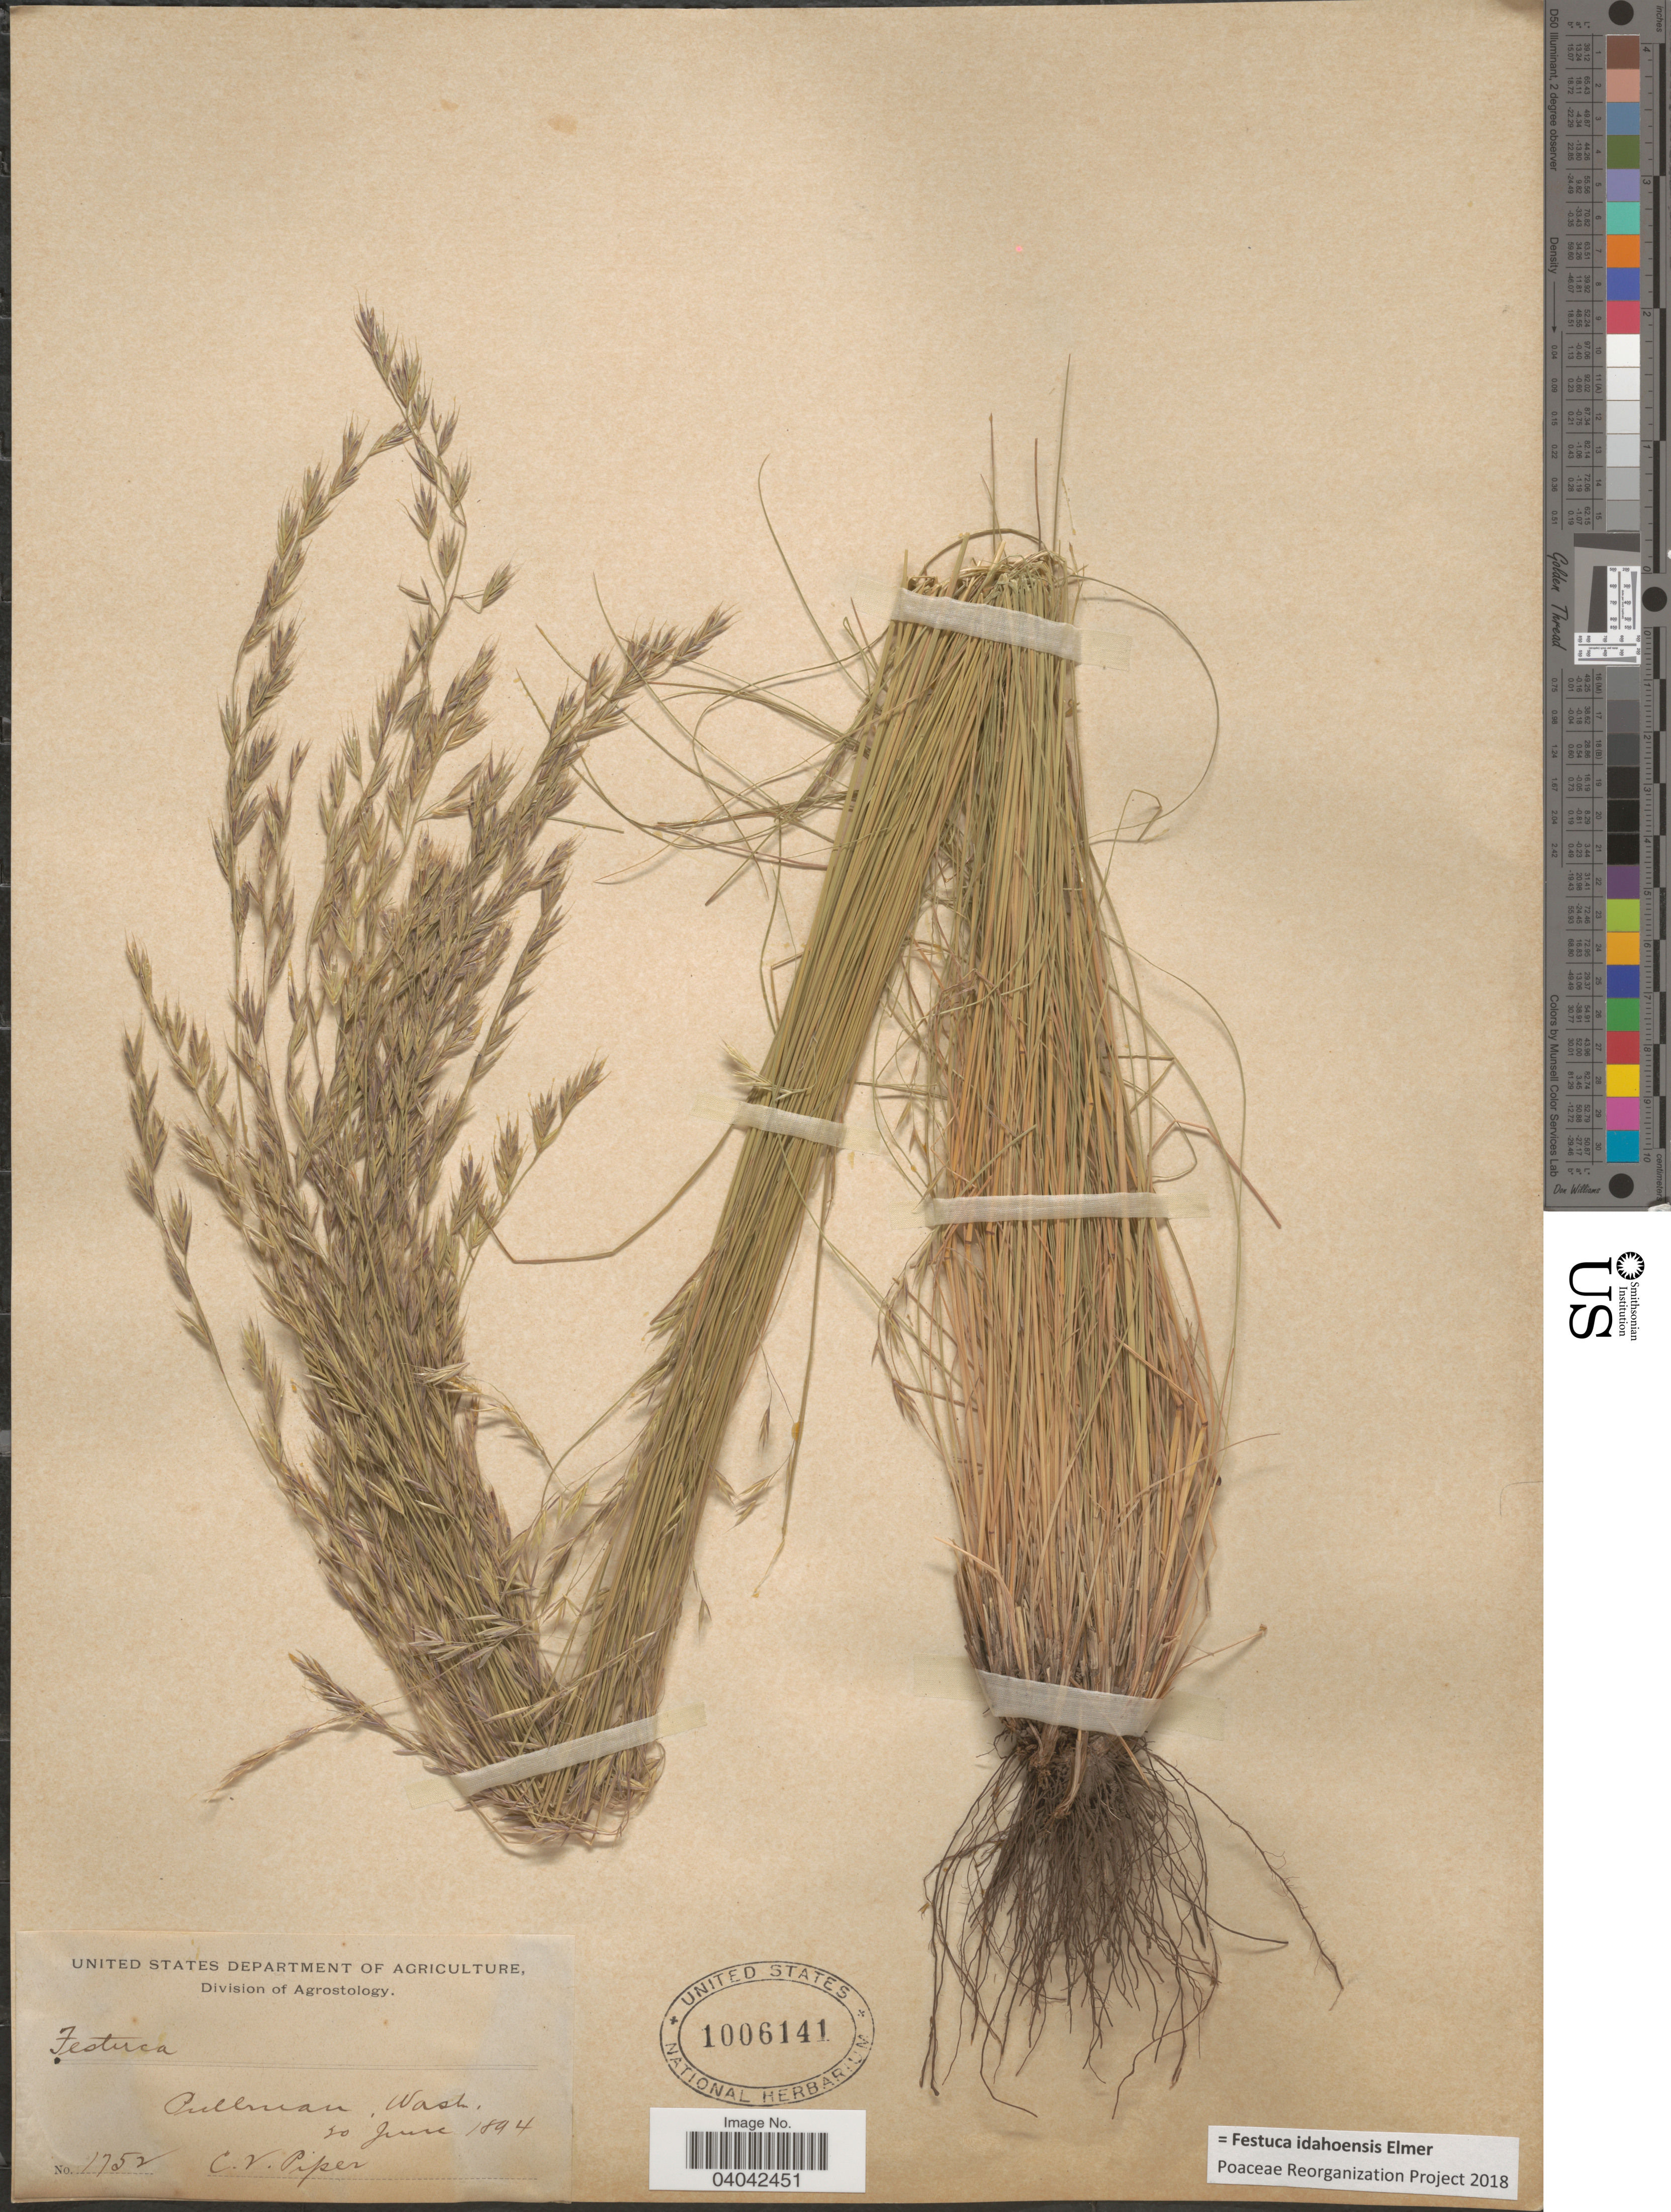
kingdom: Plantae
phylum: Tracheophyta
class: Liliopsida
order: Poales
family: Poaceae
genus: Festuca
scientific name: Festuca idahoensis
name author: Elmer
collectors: C. V. Piper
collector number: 1752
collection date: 1894-06-20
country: United States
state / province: Washington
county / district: Whitman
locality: Pullman.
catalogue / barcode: US 1006141